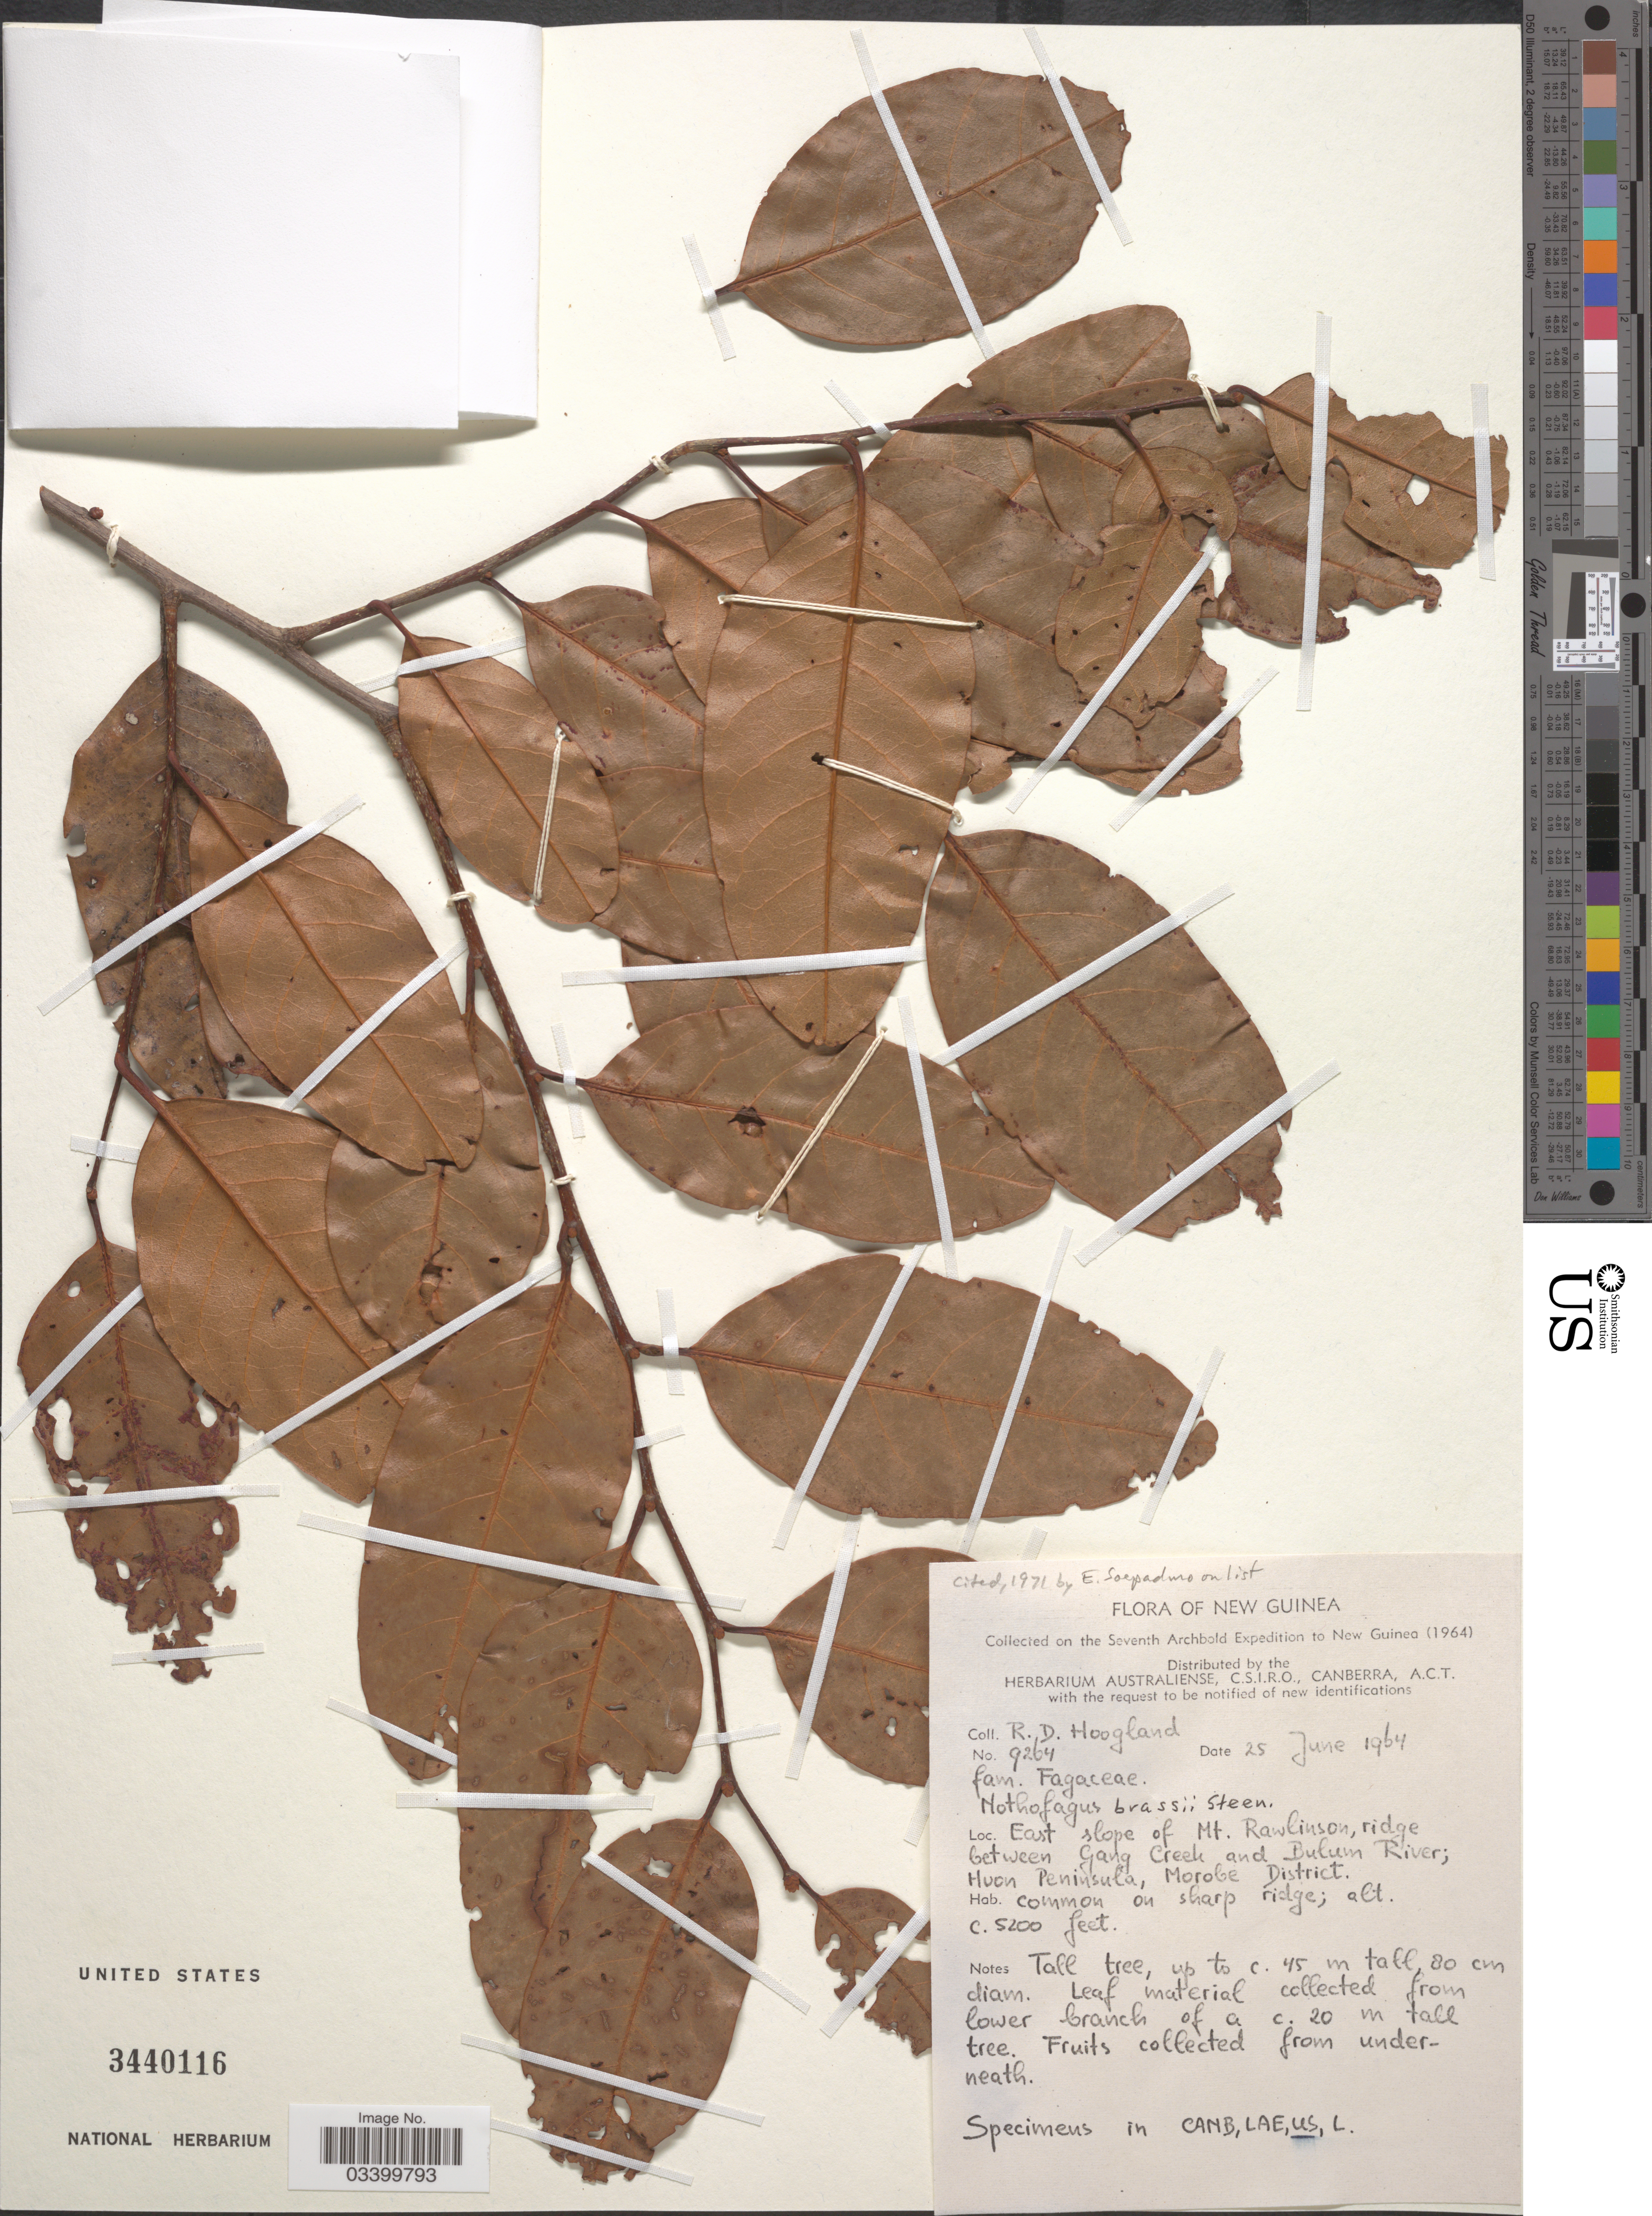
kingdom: Plantae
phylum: Tracheophyta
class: Magnoliopsida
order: Fagales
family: Nothofagaceae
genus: Nothofagus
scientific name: Nothofagus brassii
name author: Steenis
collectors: R. D. Hoogland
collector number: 9264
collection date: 1964-06-27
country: Papua New Guinea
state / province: Morobe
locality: New Guinea. East slope of Mt. Rawlinson, ridge between Gang Creek and Bulum River; Huon Peninsula, Morobe District.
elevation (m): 1585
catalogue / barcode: US 3440116